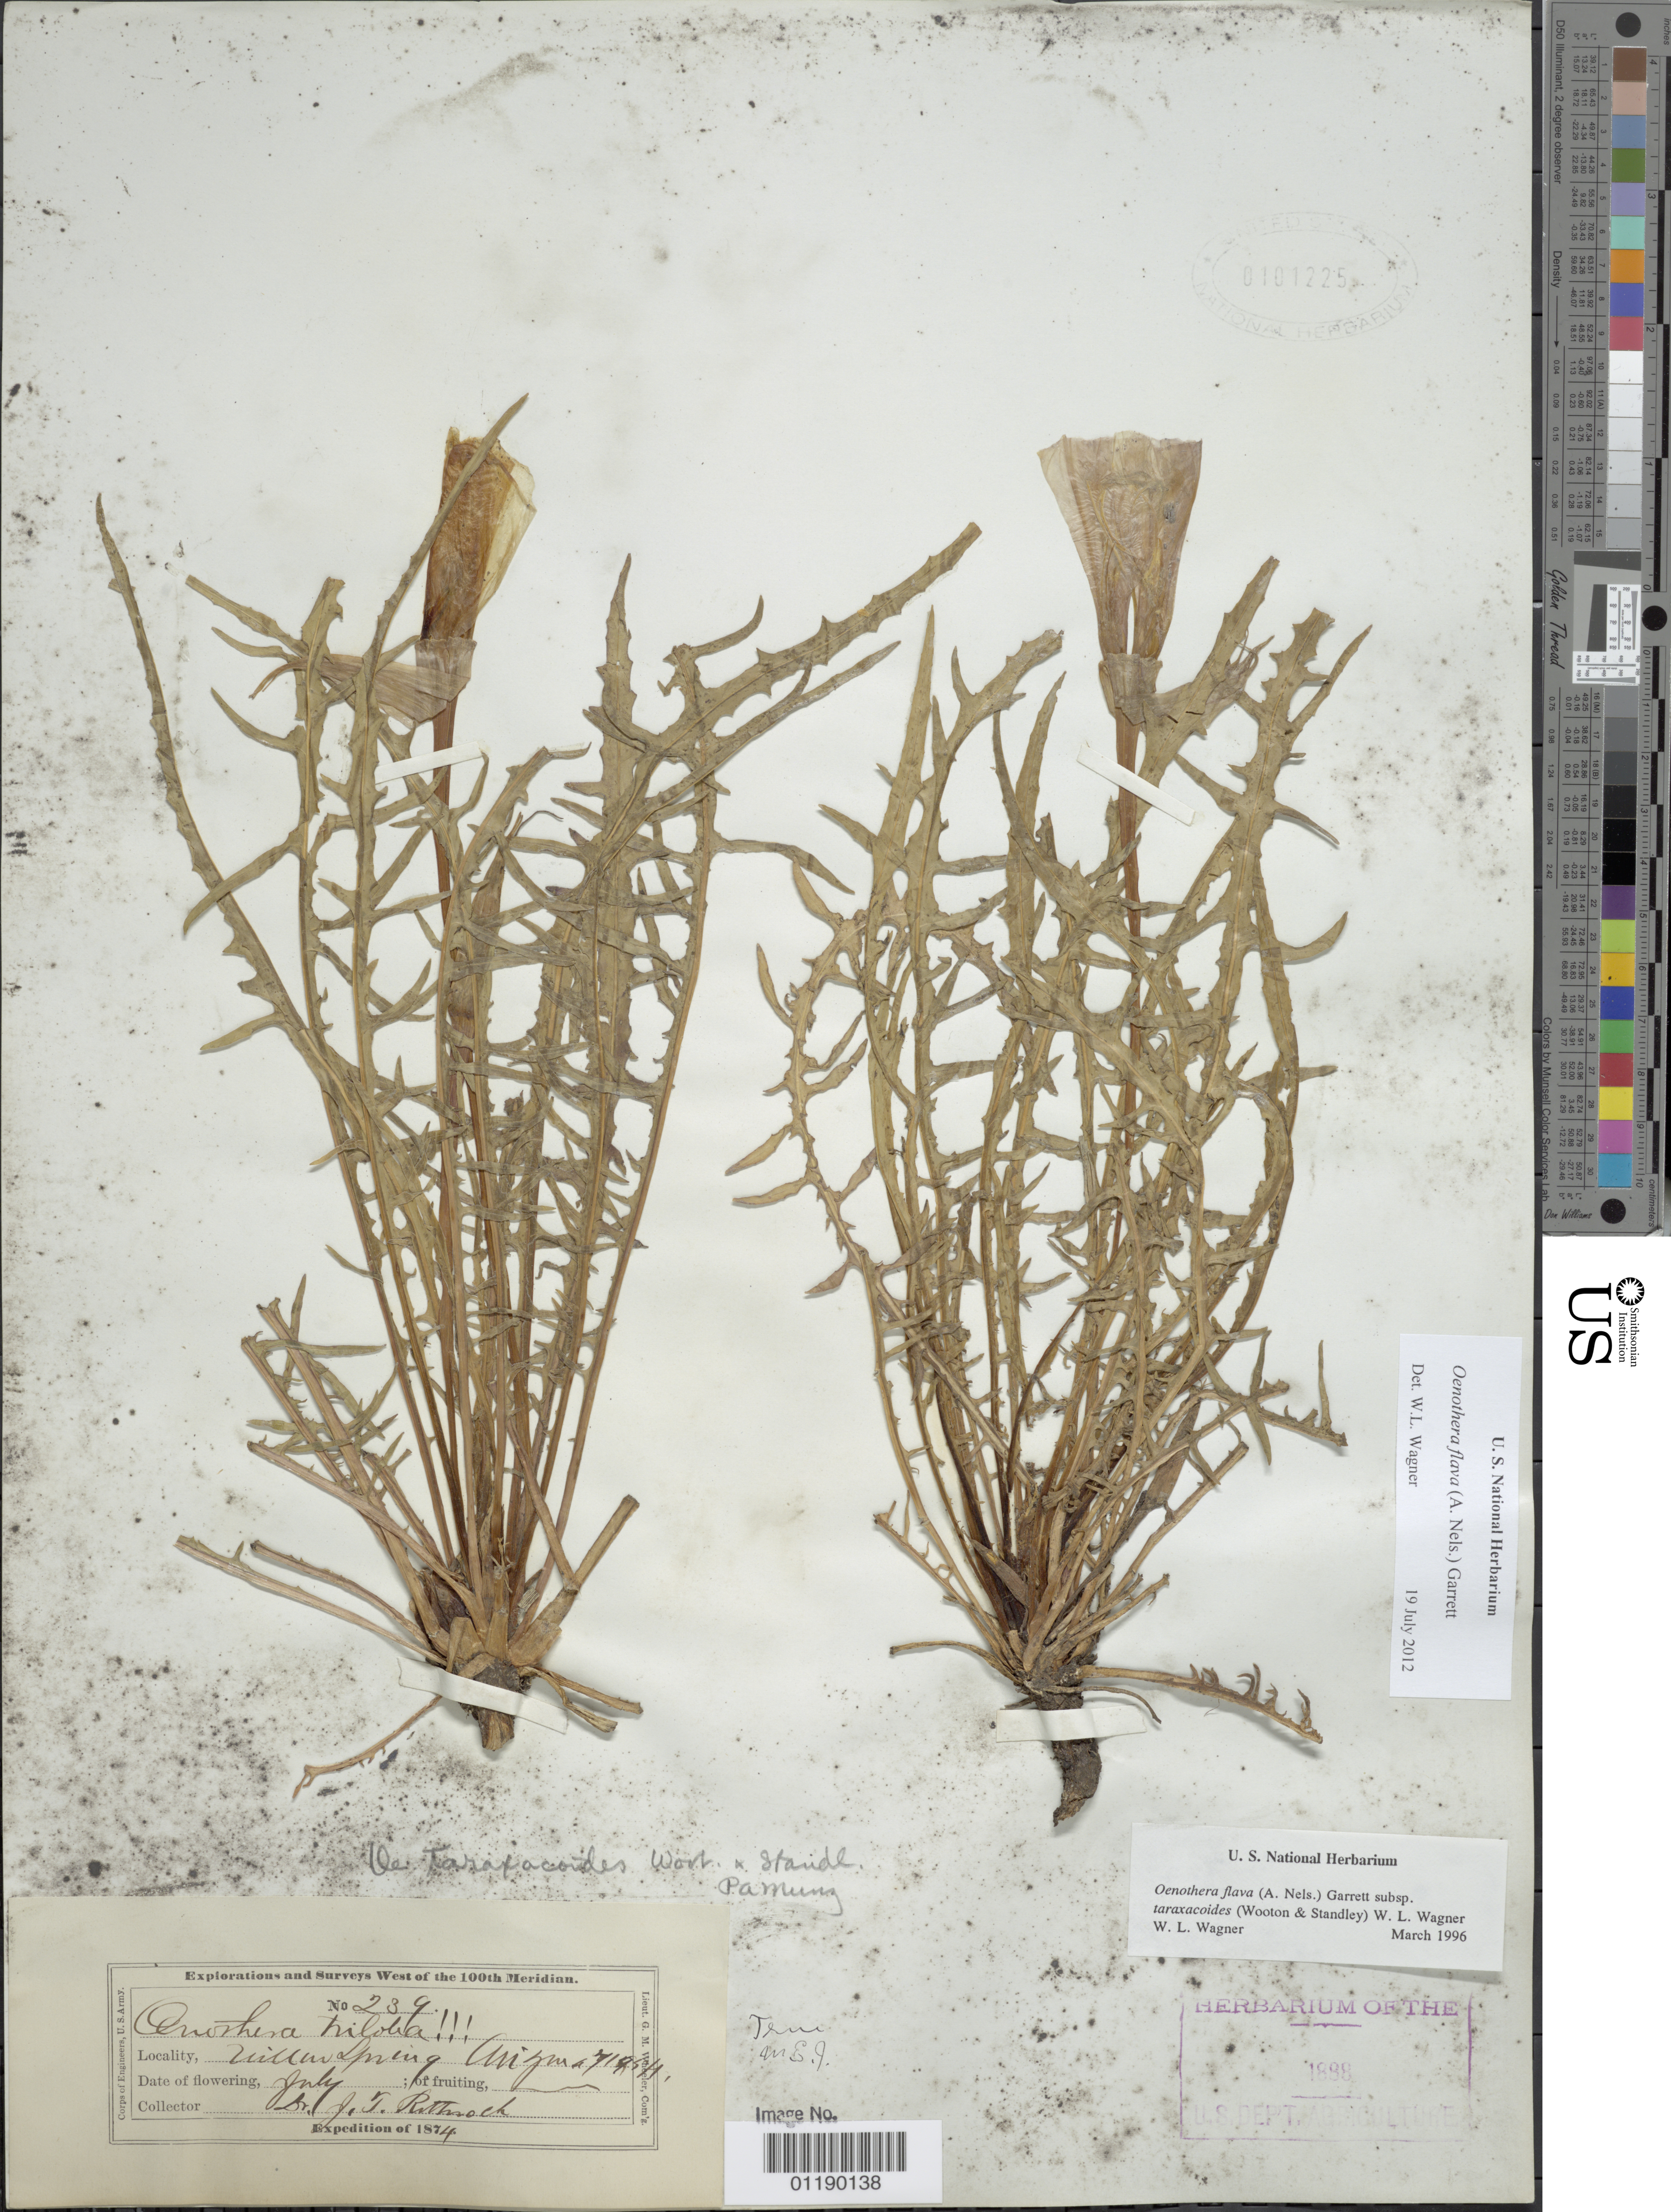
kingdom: Plantae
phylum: Tracheophyta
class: Magnoliopsida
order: Myrtales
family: Onagraceae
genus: Oenothera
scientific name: Oenothera flava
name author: (A. Nelson) Garrett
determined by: Wagner, W. L., (BOT), Smithsonian Institution - National Museum of Natural History (UNITED STATES)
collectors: J. T. Rothrock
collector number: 239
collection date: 1874-07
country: United States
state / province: Arizona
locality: Willow Spring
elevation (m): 2193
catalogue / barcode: US 101225